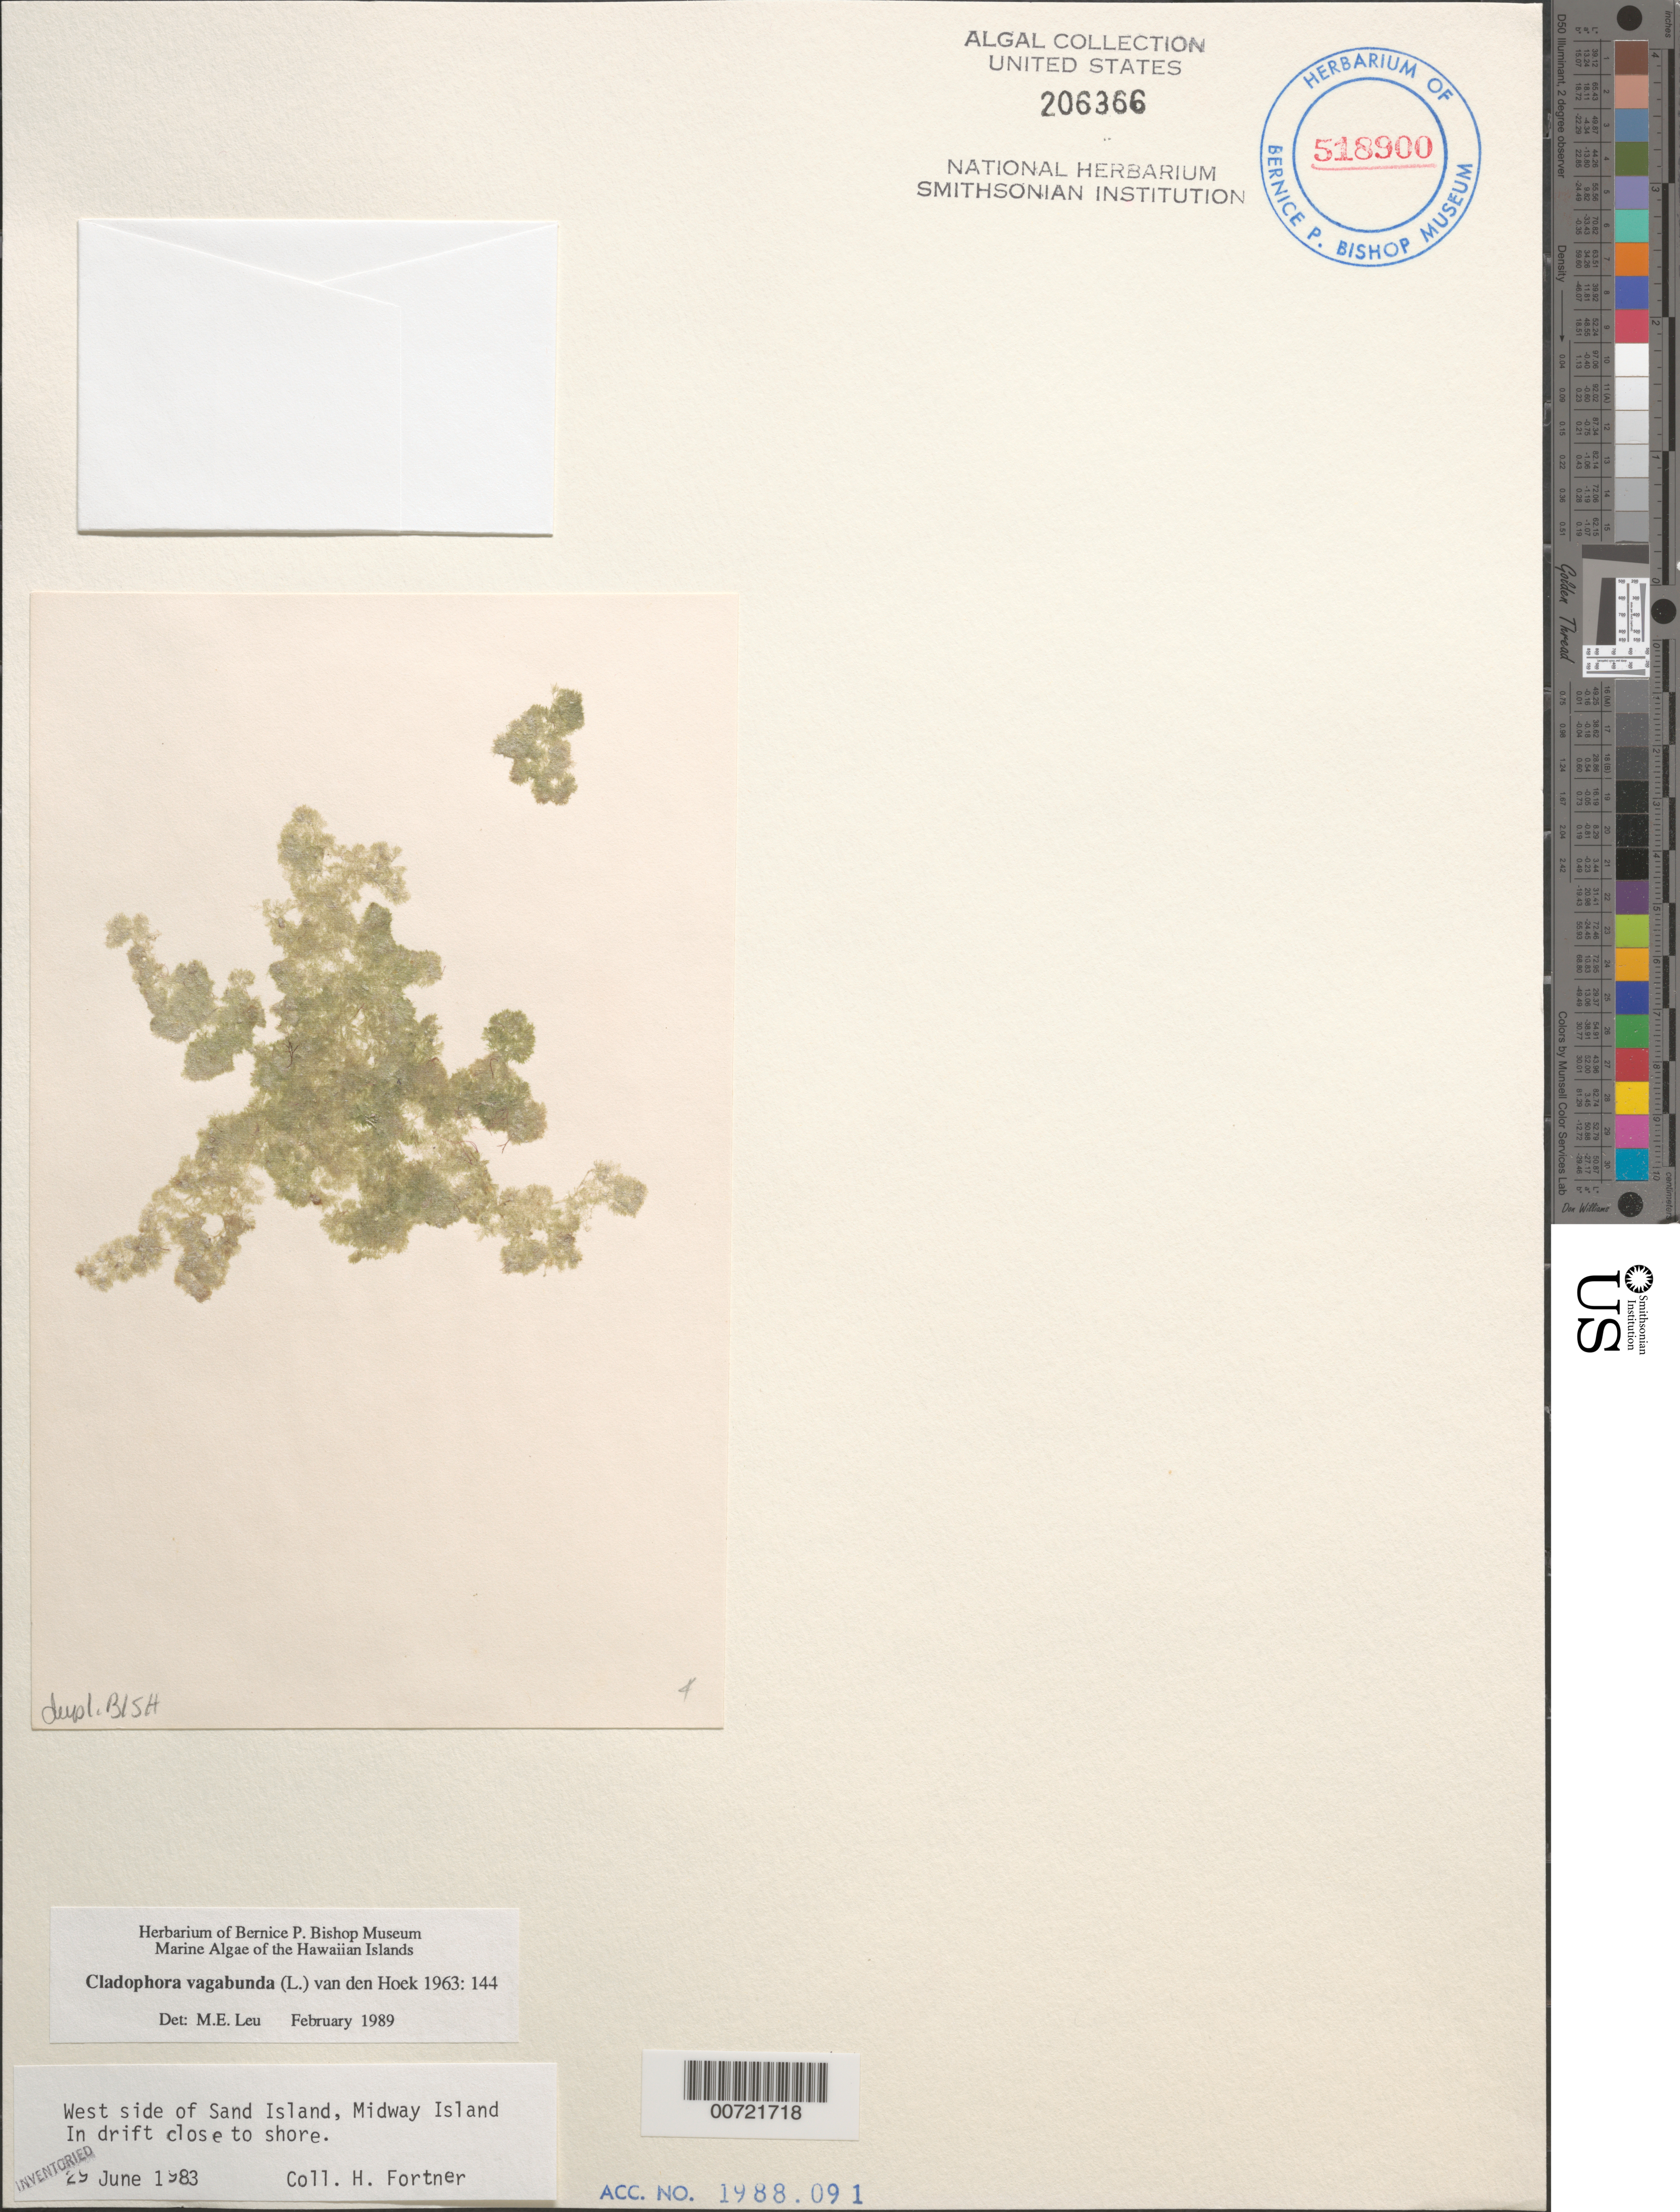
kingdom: Plantae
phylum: Chlorophyta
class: Ulvophyceae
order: Cladophorales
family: Cladophoraceae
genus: Cladophora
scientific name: Cladophora vagabunda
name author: (L.) C. Hoek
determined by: Leu, M. E.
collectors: H. Fortner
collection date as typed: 29 Jun 1983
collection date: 1983-06-29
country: U.S. Administered Pacific Islands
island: Midway Atoll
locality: West side of island, Sand Islet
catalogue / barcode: US 206366